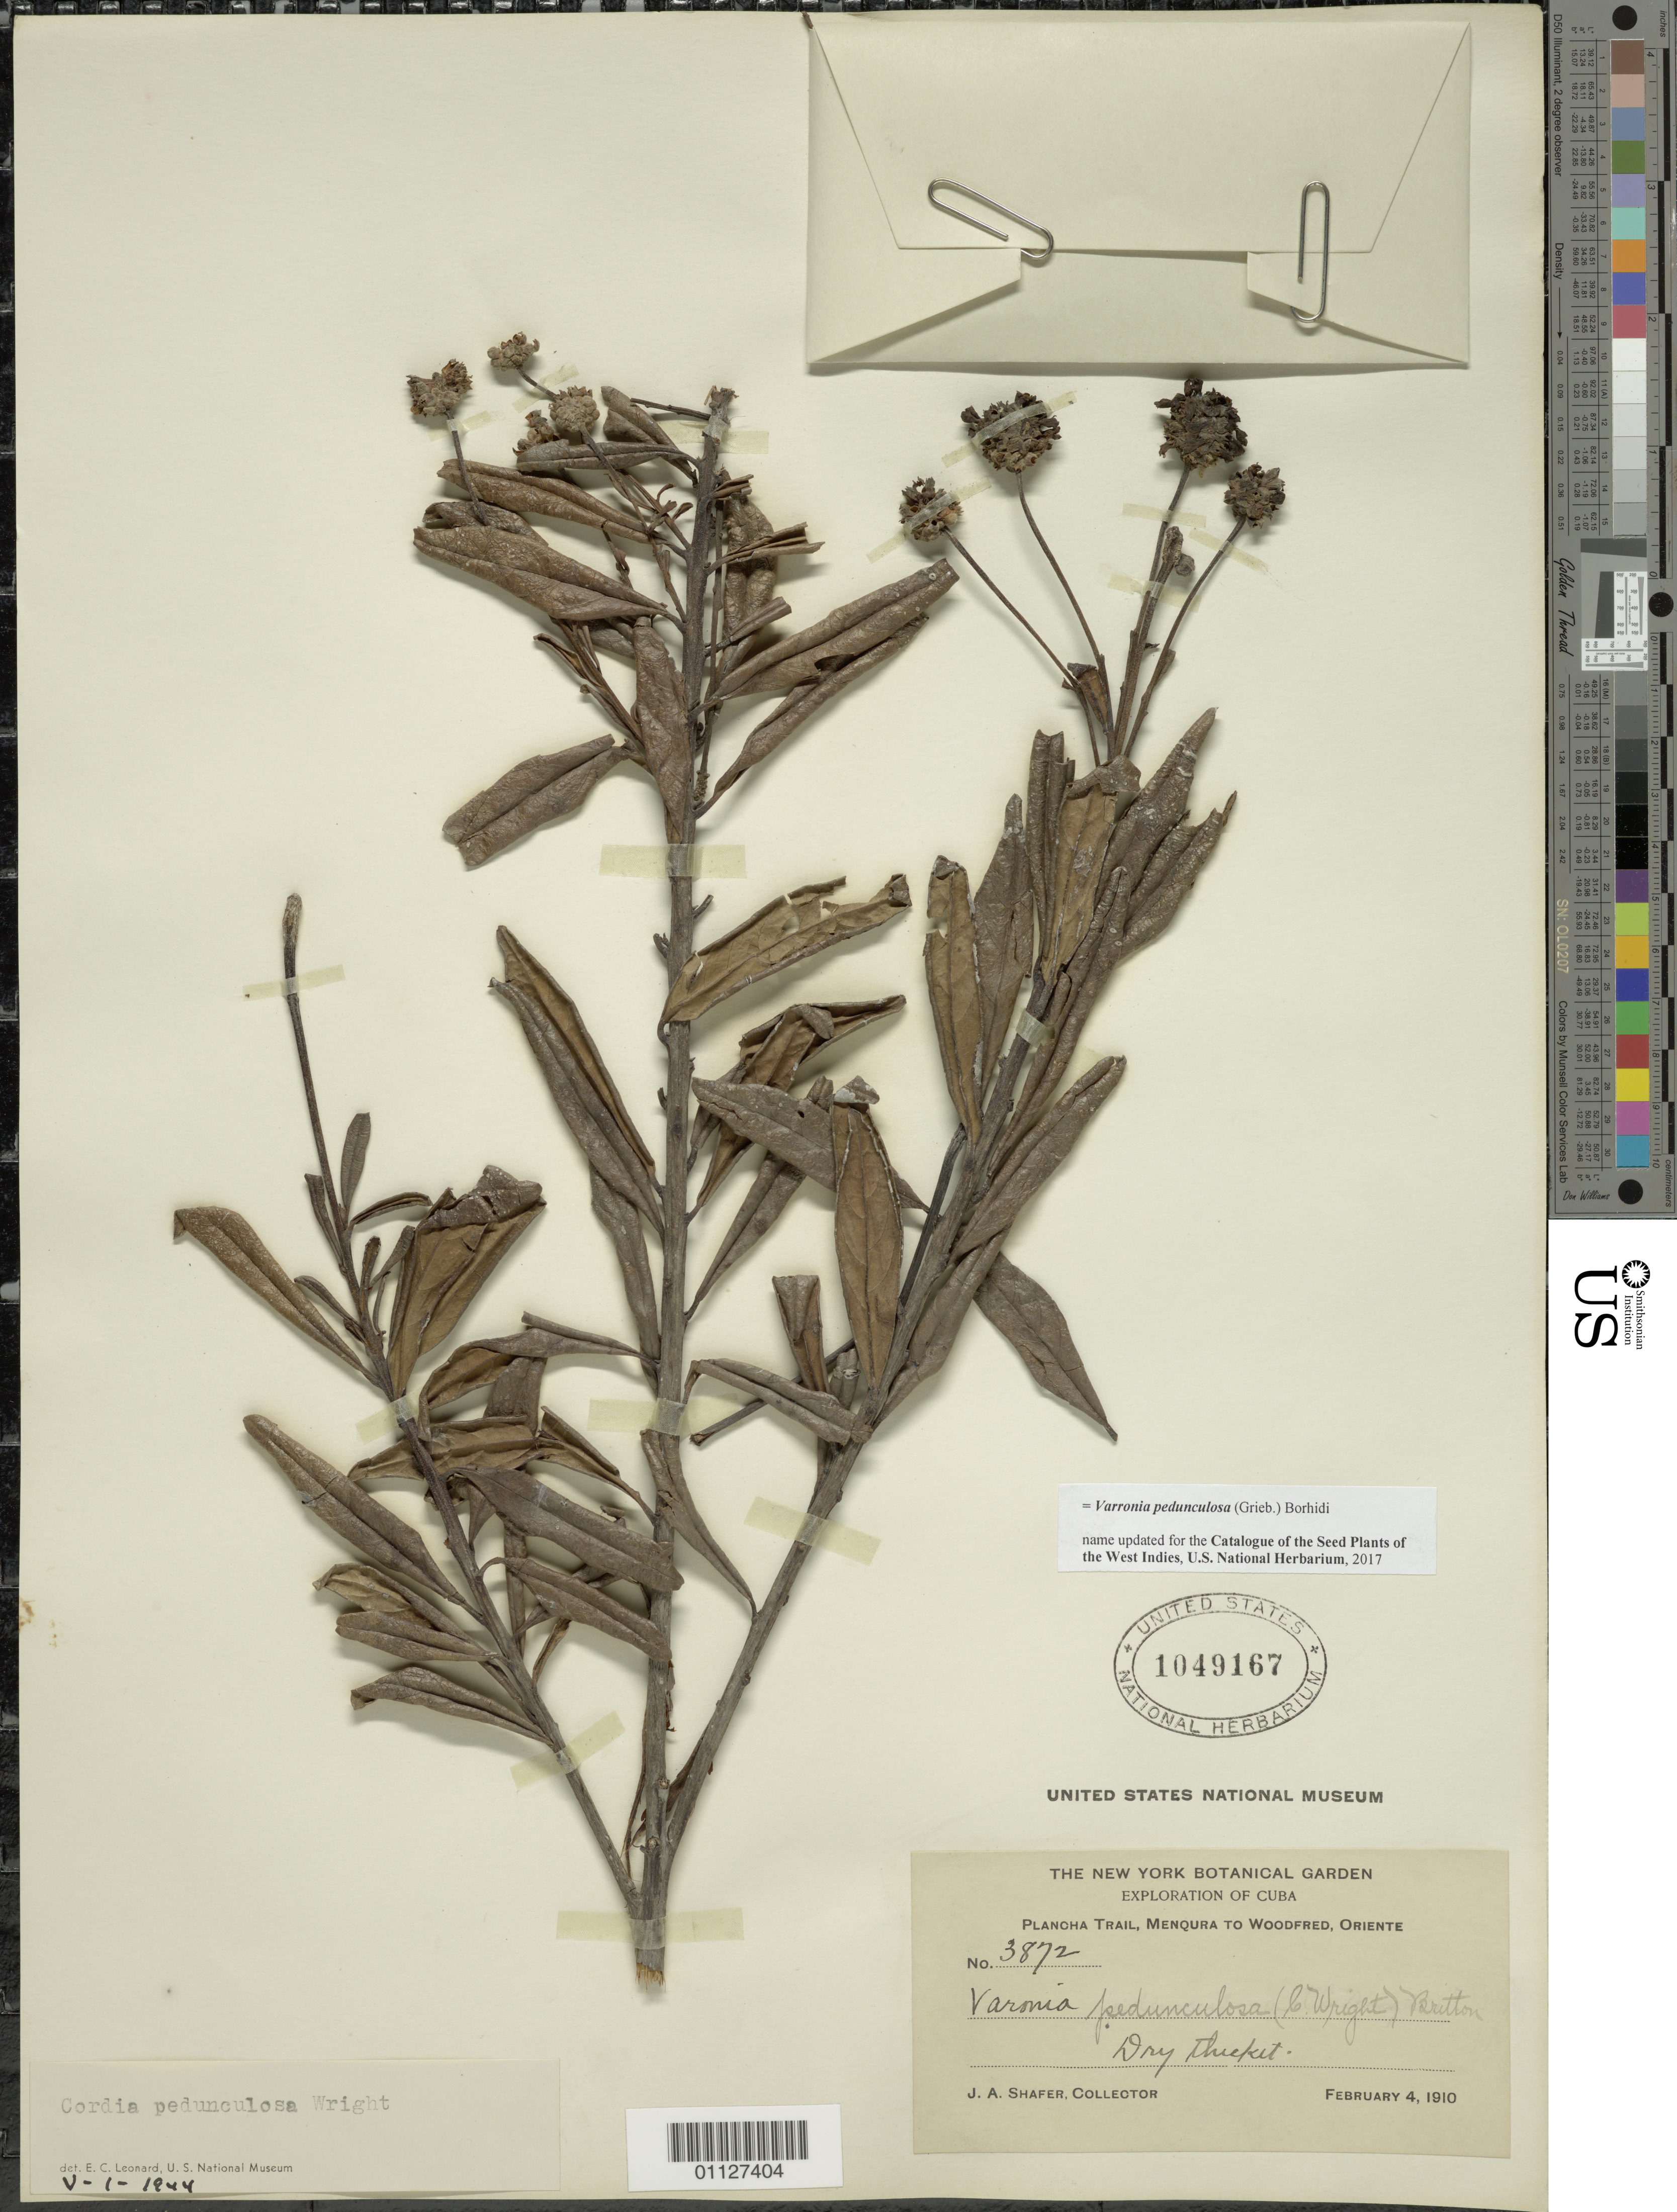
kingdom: Plantae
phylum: Tracheophyta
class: Magnoliopsida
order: Boraginales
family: Cordiaceae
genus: Varronia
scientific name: Varronia pedunculosa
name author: (Griseb.) Borhidi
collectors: J. A. Shafer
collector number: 3872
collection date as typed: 04 Feb 1910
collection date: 1910-02-04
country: Cuba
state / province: Holguín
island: Cuba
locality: Plancha Trail, Menqura to Woodfred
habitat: dry thicket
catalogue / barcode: US 1049167